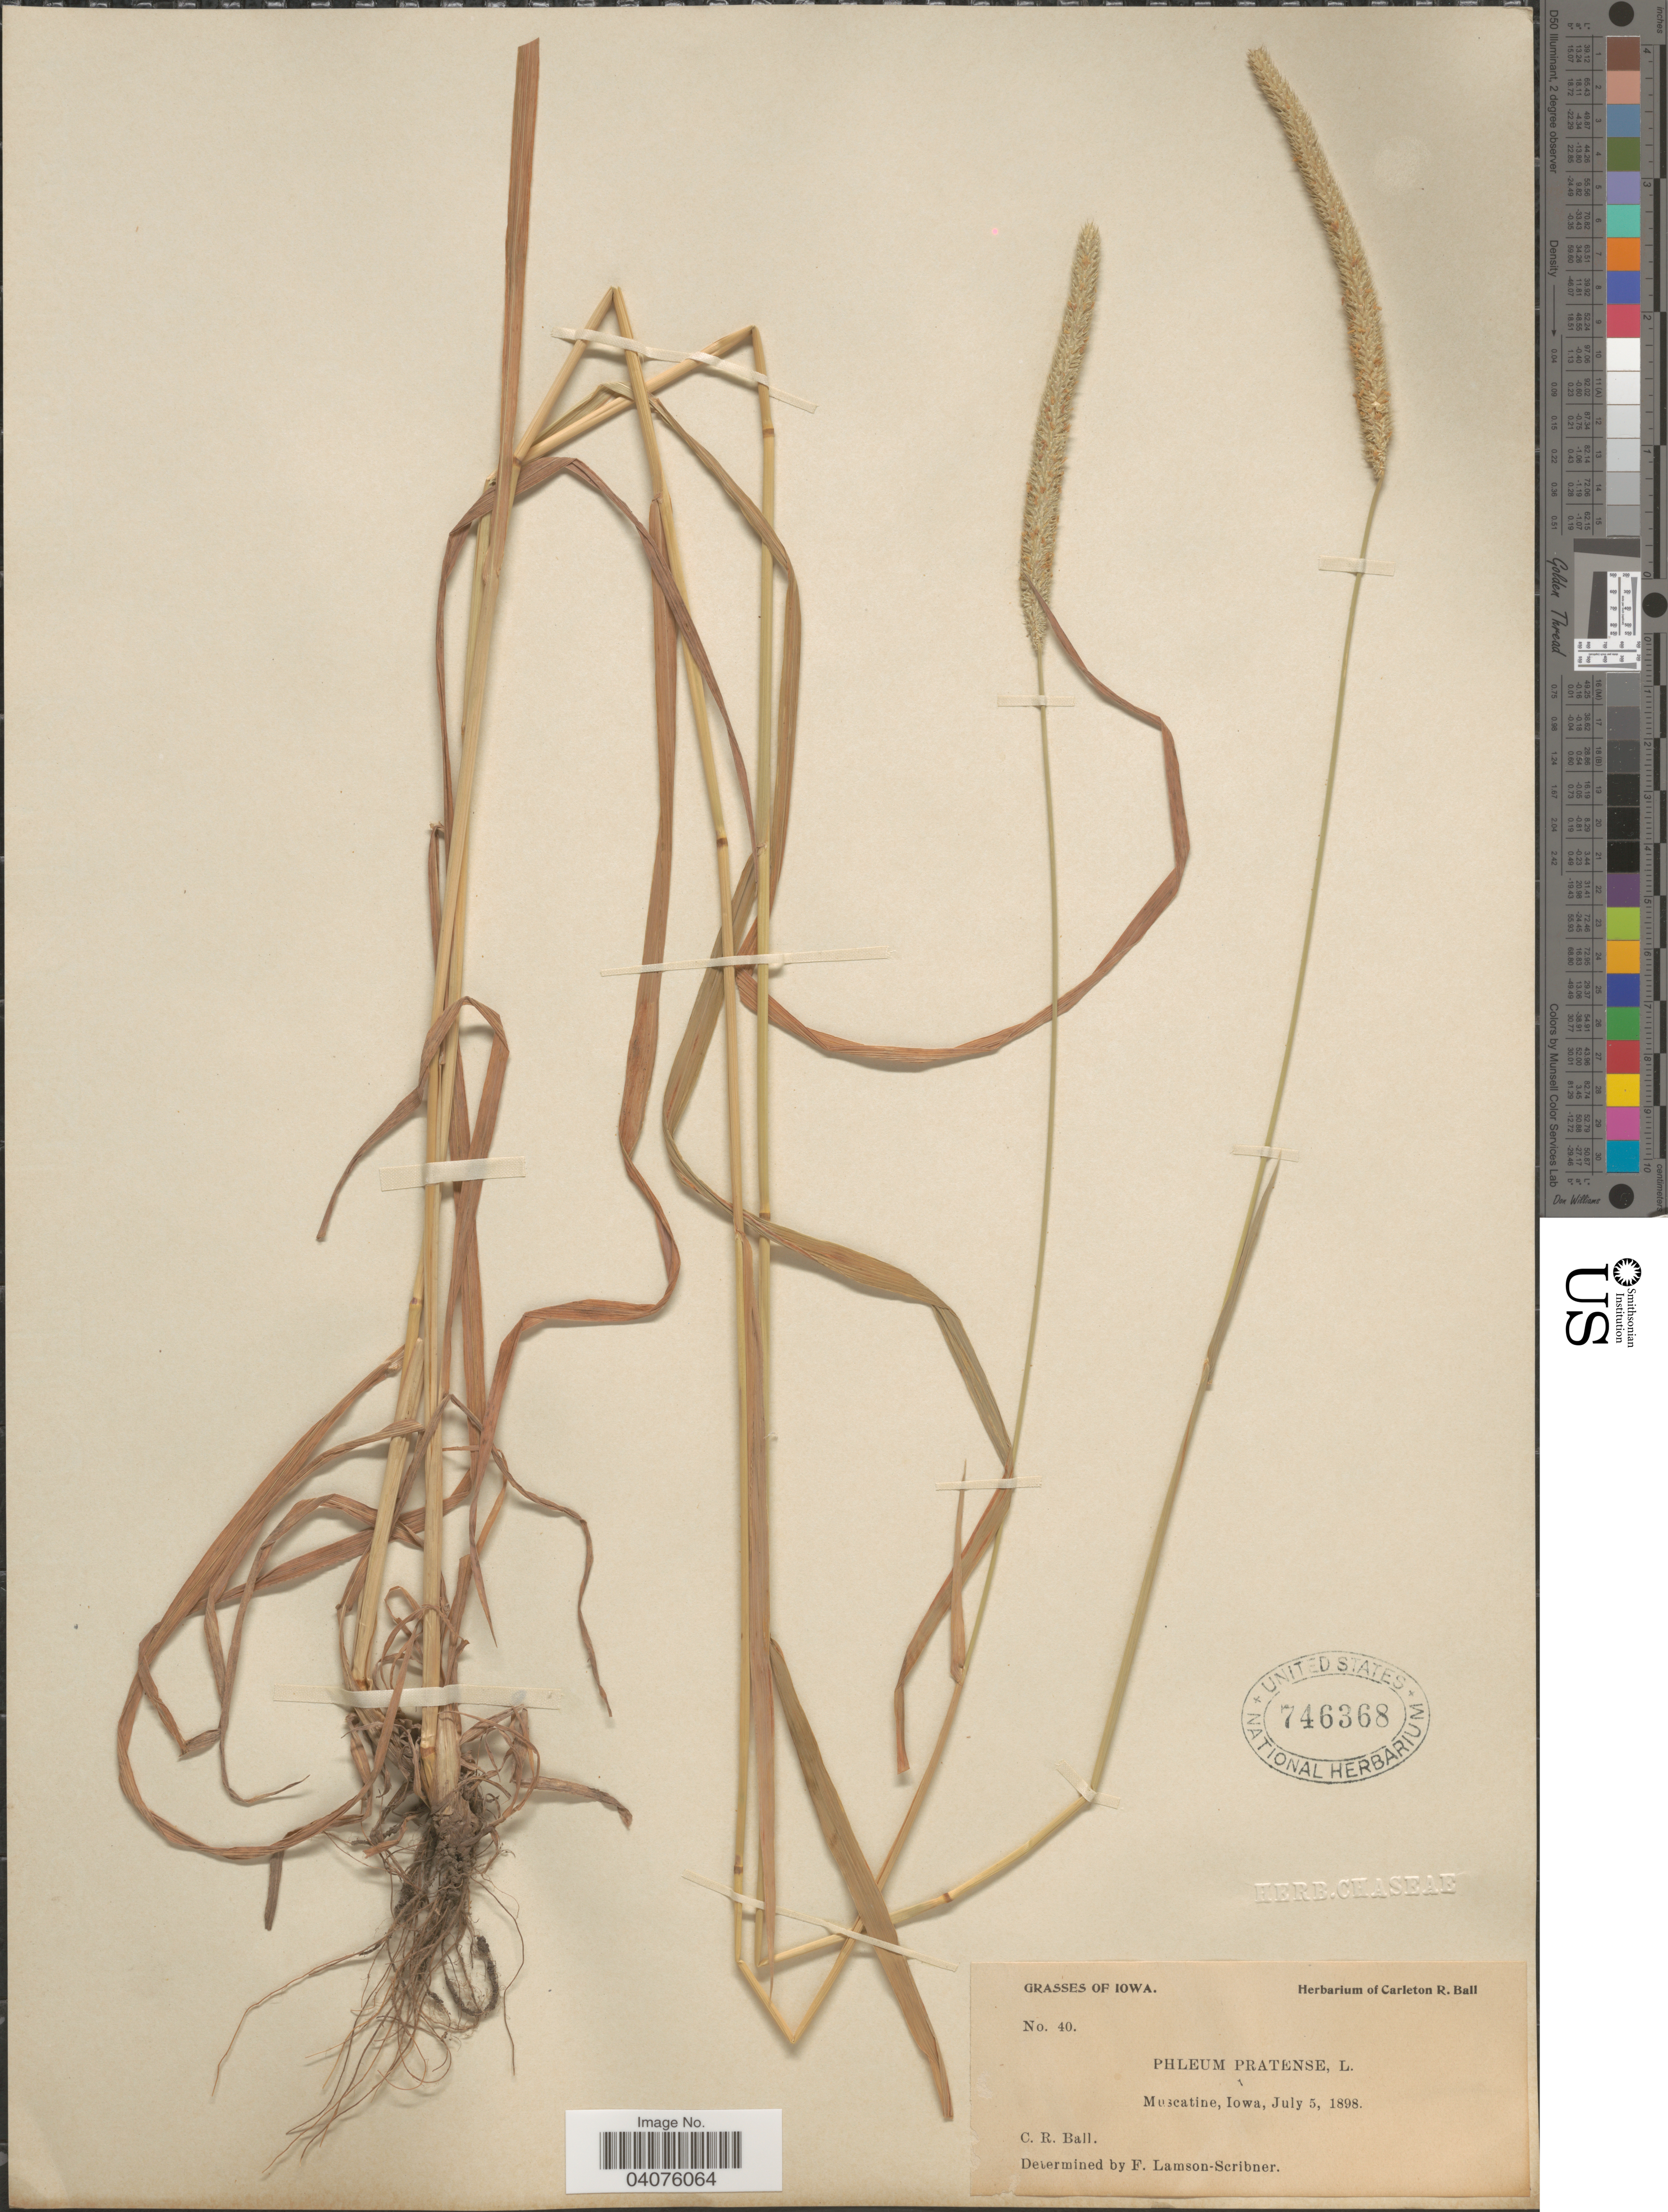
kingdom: Plantae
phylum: Tracheophyta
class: Liliopsida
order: Poales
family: Poaceae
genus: Phleum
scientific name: Phleum pratense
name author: L.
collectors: C. R. Ball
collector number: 40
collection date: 1898-07-05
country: United States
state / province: Iowa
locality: Muscatine.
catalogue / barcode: US 746368